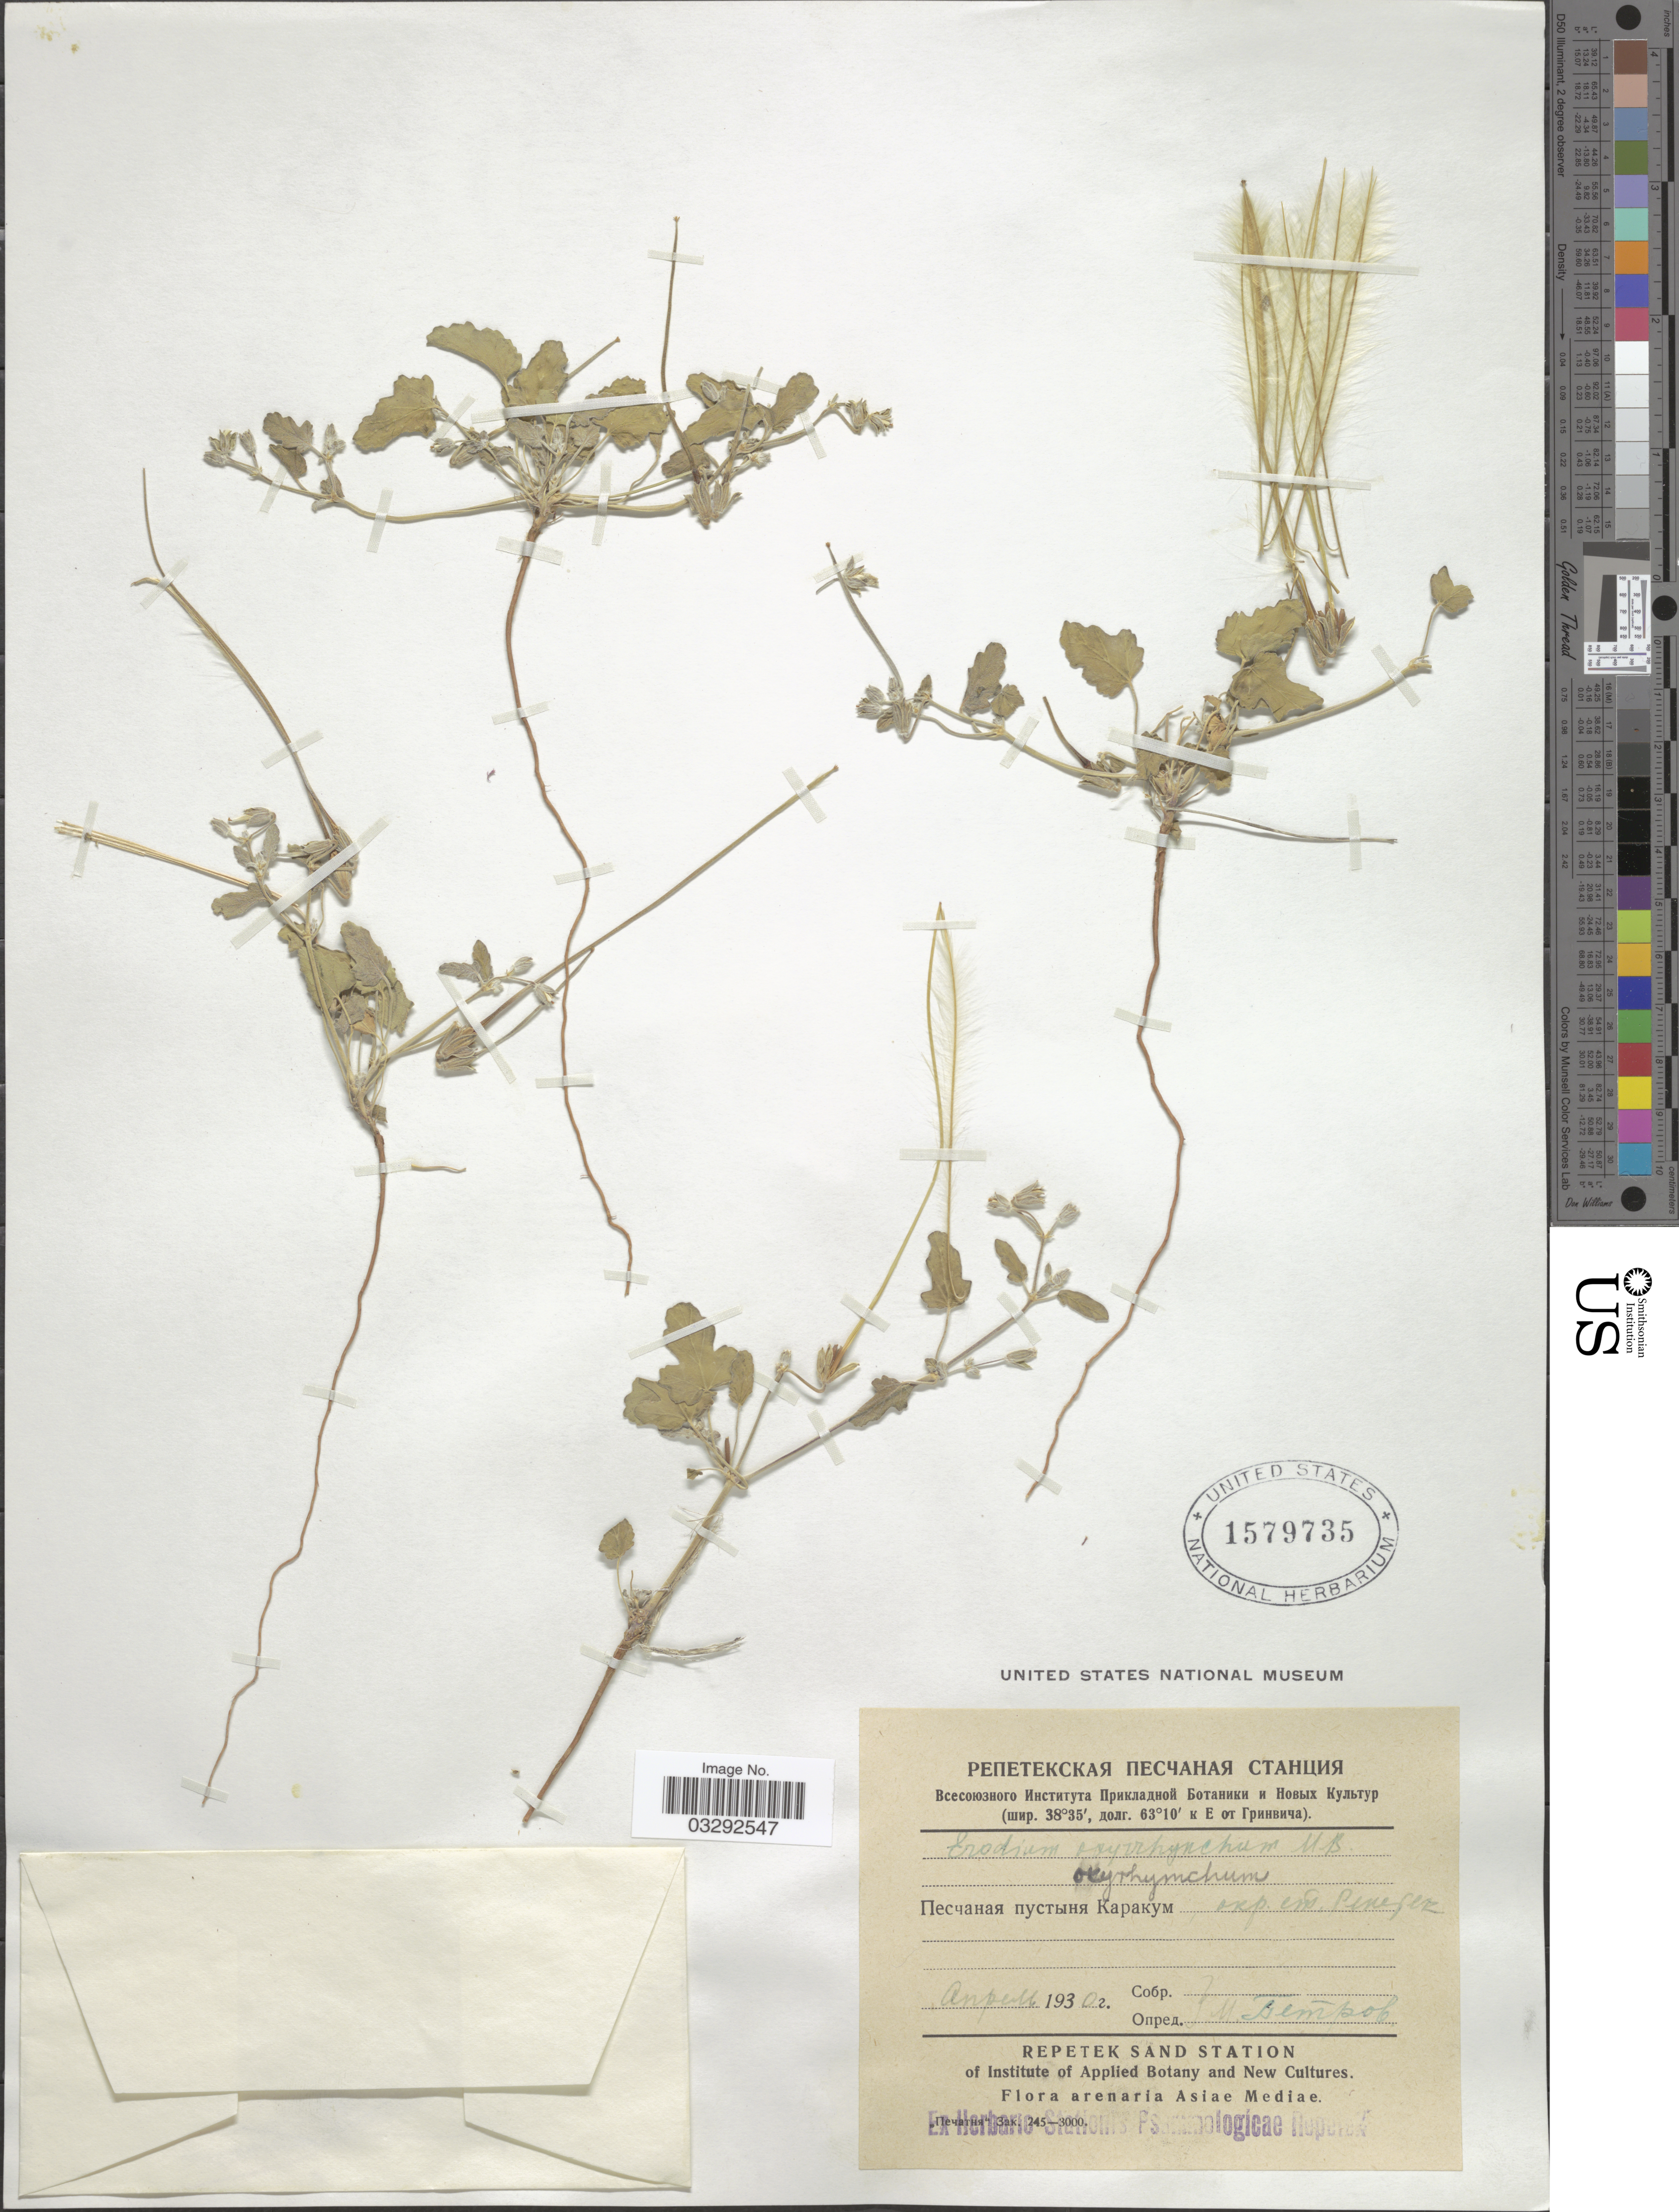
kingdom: Plantae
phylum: Tracheophyta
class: Magnoliopsida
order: Geraniales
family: Geraniaceae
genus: Erodium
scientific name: Erodium oxyrhinchum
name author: M. Bieb.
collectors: M. Petrov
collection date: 1930-04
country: Turkmenistan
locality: Karakum Desert, vicinity of Station Repetek.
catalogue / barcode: US 1579735